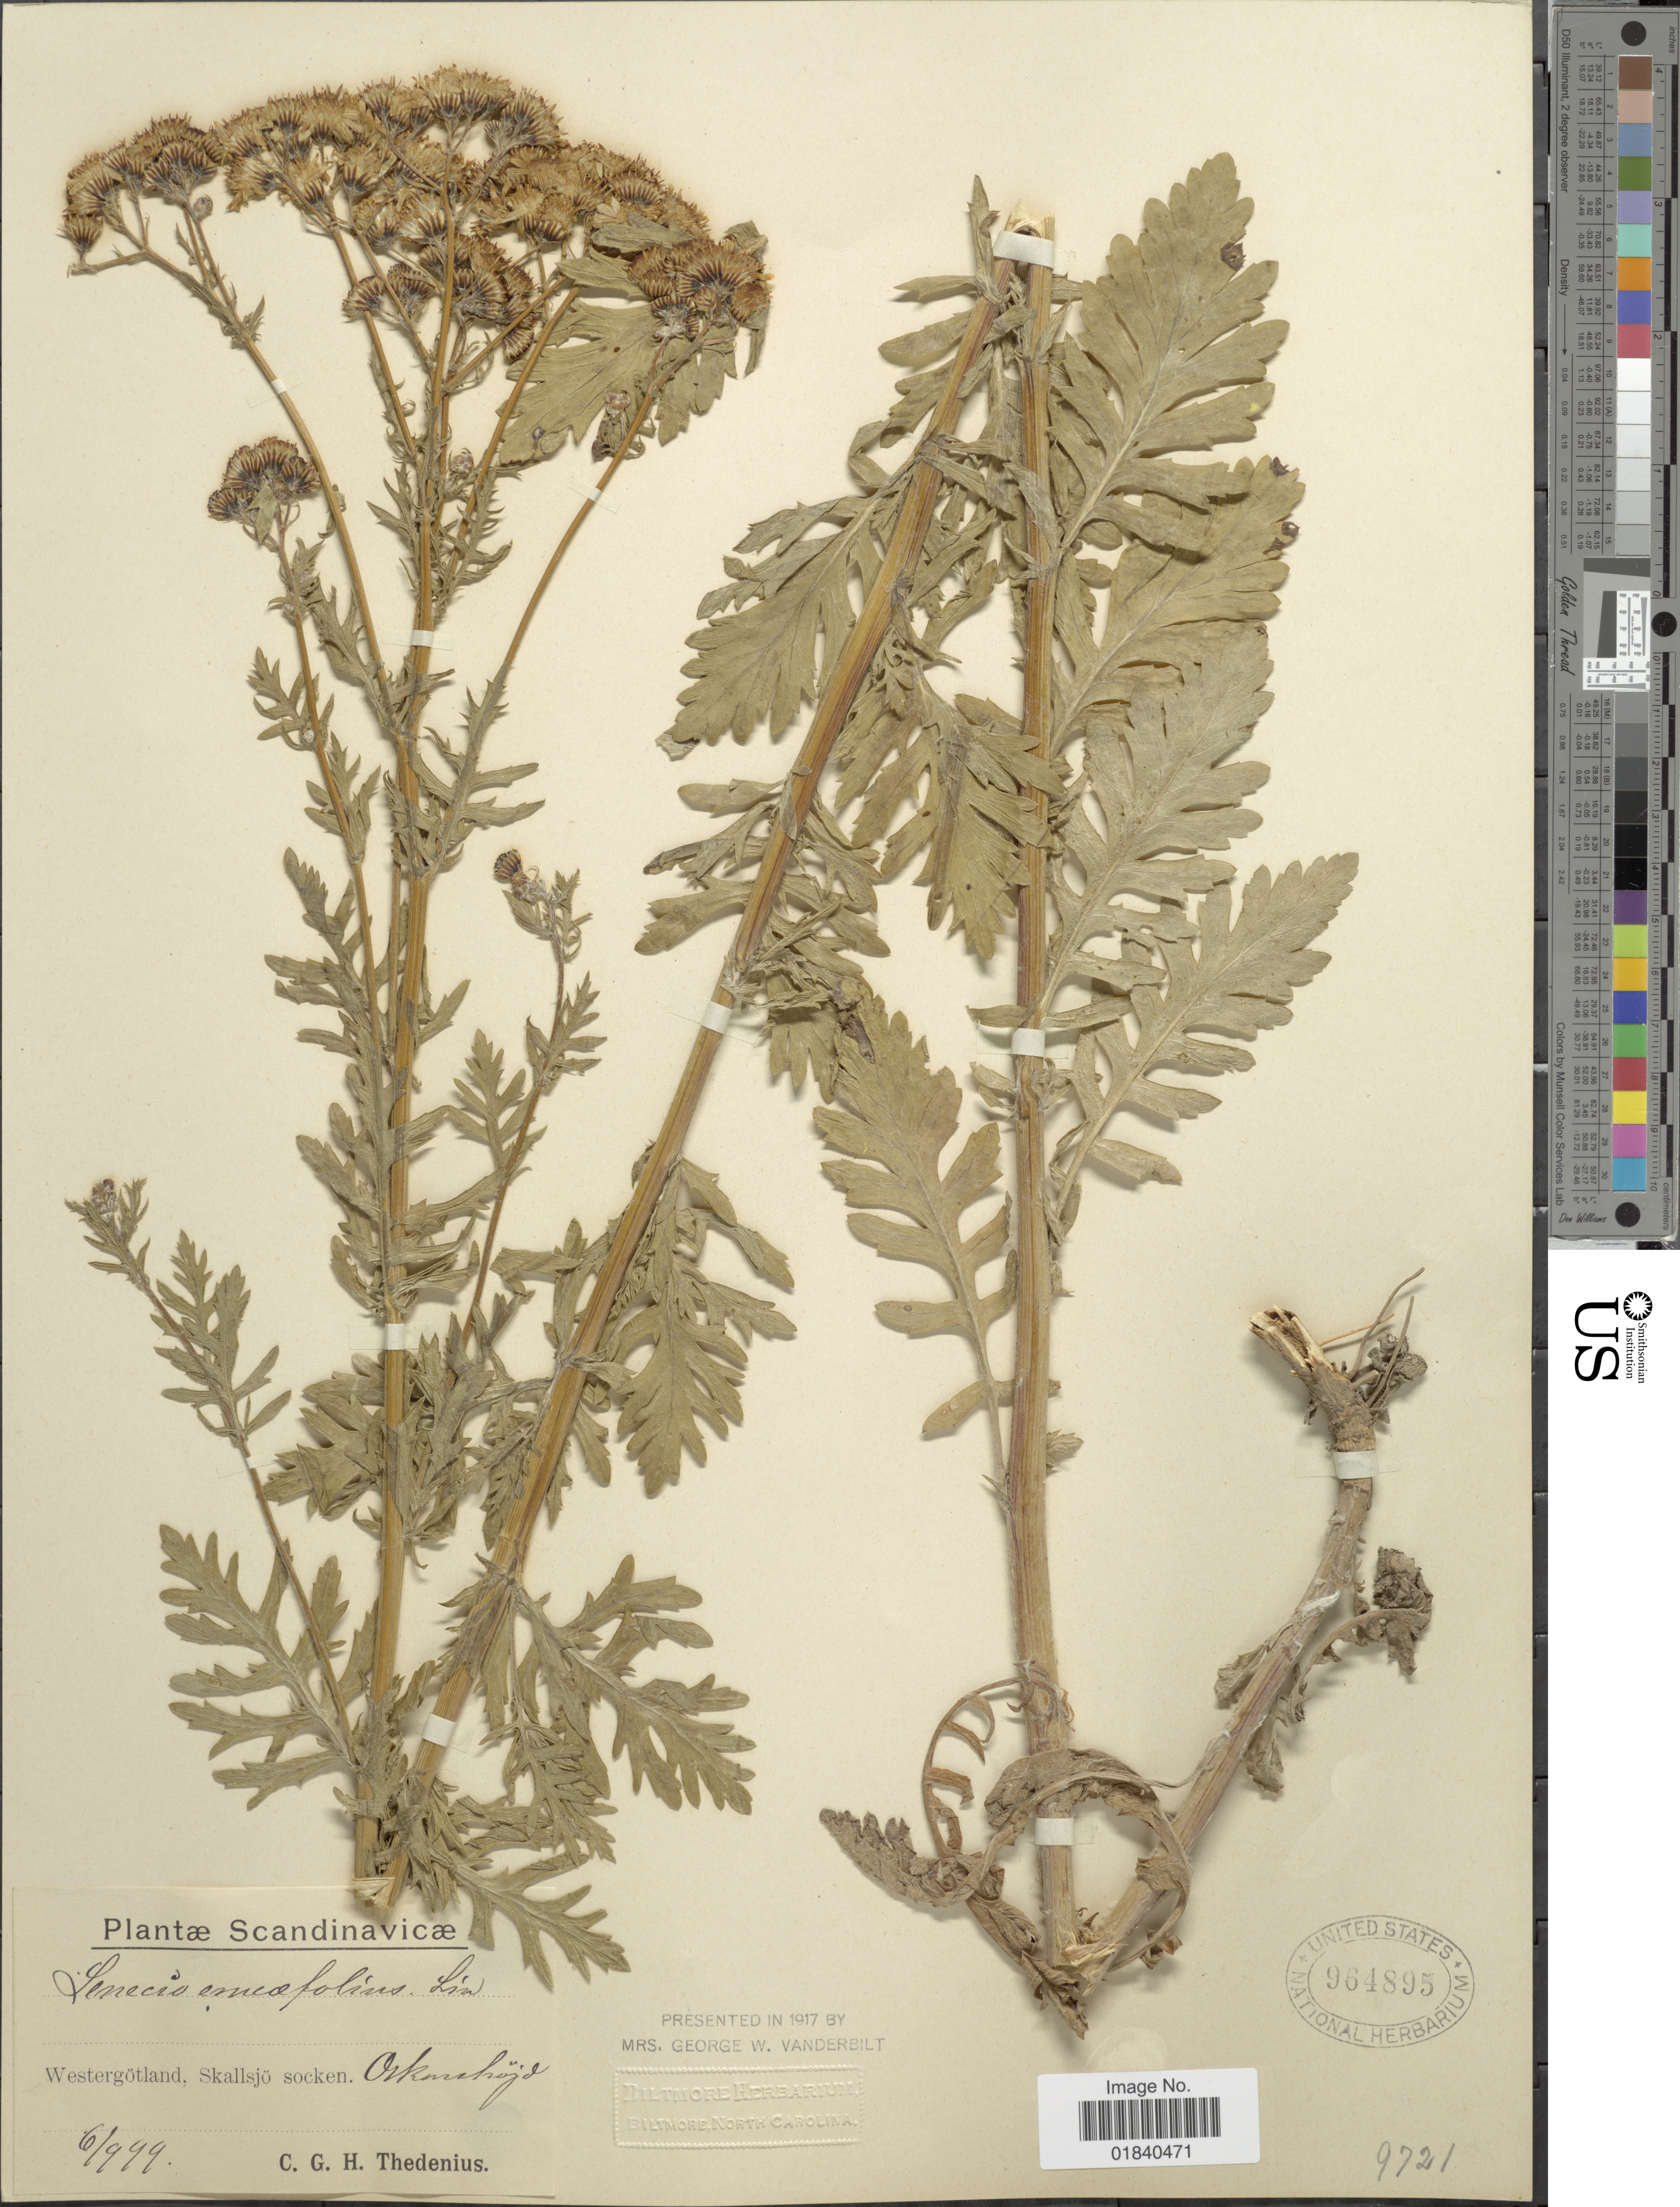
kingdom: Plantae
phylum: Tracheophyta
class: Magnoliopsida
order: Asterales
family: Asteraceae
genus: Jacobaea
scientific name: Jacobaea erucifolia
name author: (L.) G. Gaertn. et al.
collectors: C. Thedenius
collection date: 1999-06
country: Sweden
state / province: Västra Götaland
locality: Westergotland, Skallsjö socken, Oskarshöjd [ = Oscarshöjd].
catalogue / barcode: US 964895